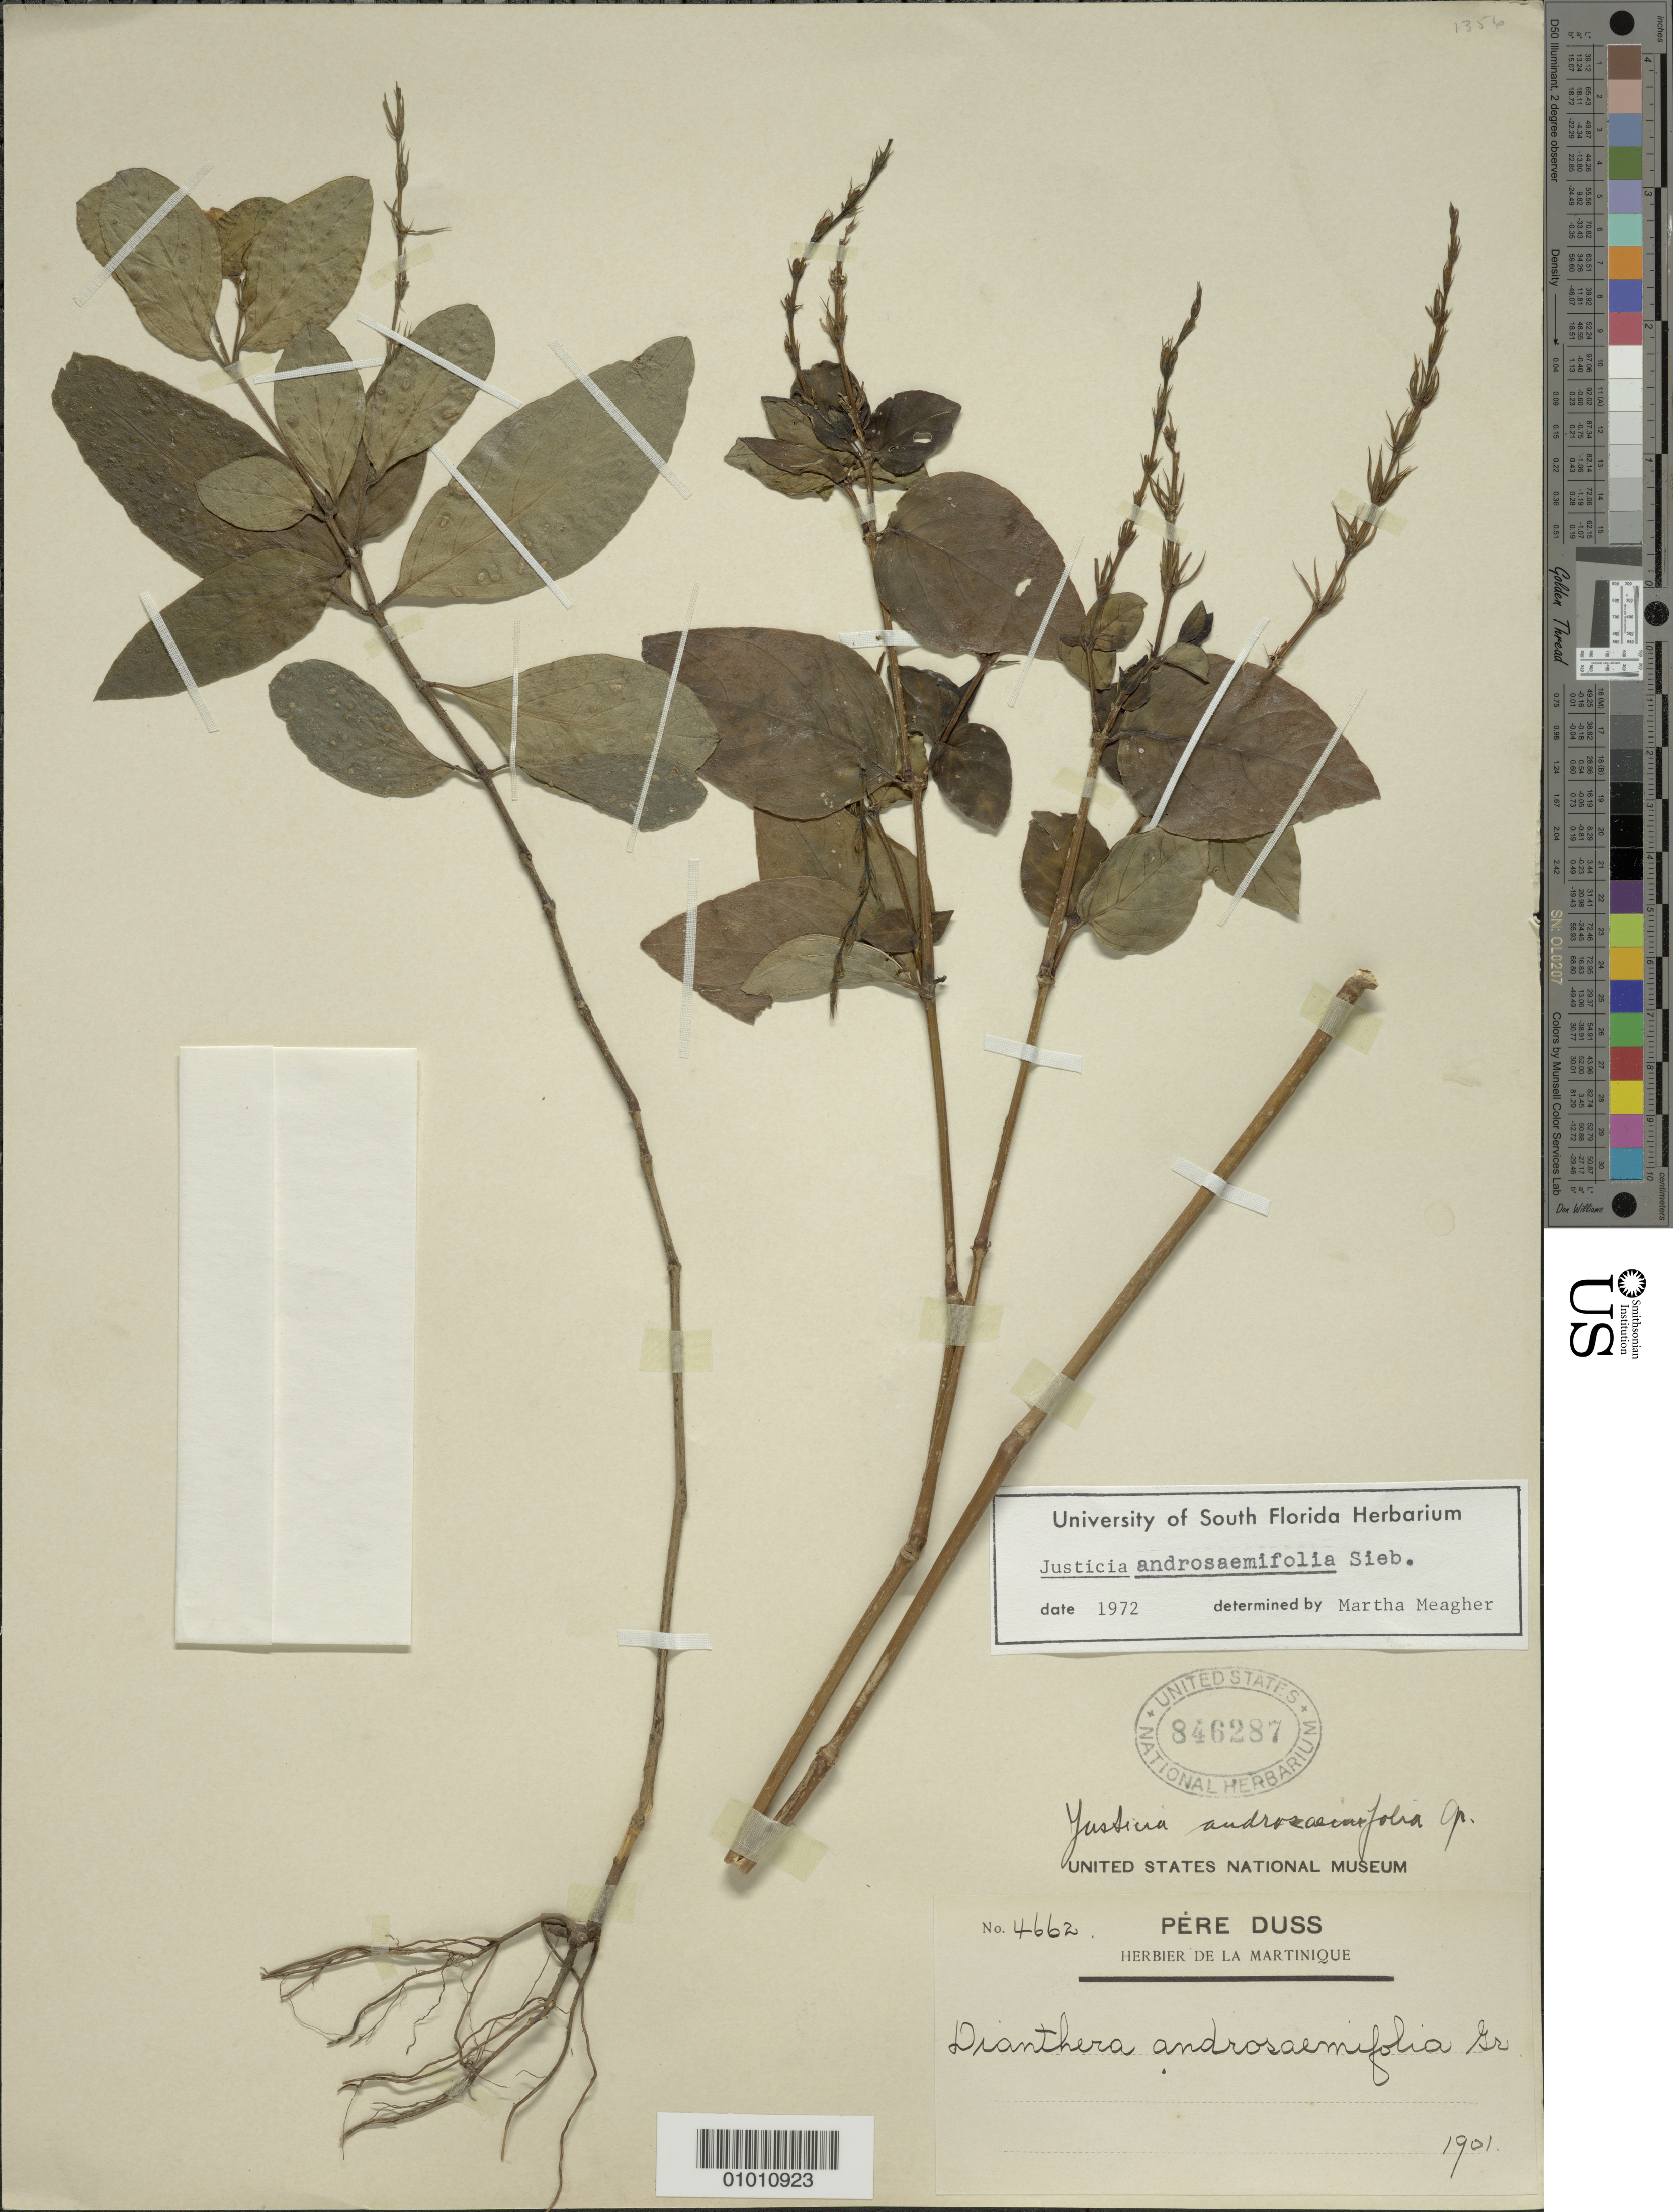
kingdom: Plantae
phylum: Tracheophyta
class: Magnoliopsida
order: Lamiales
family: Acanthaceae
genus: Justicia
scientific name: Justicia androsaemifolia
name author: Lindau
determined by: Meagher, M.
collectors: Père Duss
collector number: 4662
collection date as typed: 1901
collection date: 1901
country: Martinique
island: Martinique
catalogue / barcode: US 846287